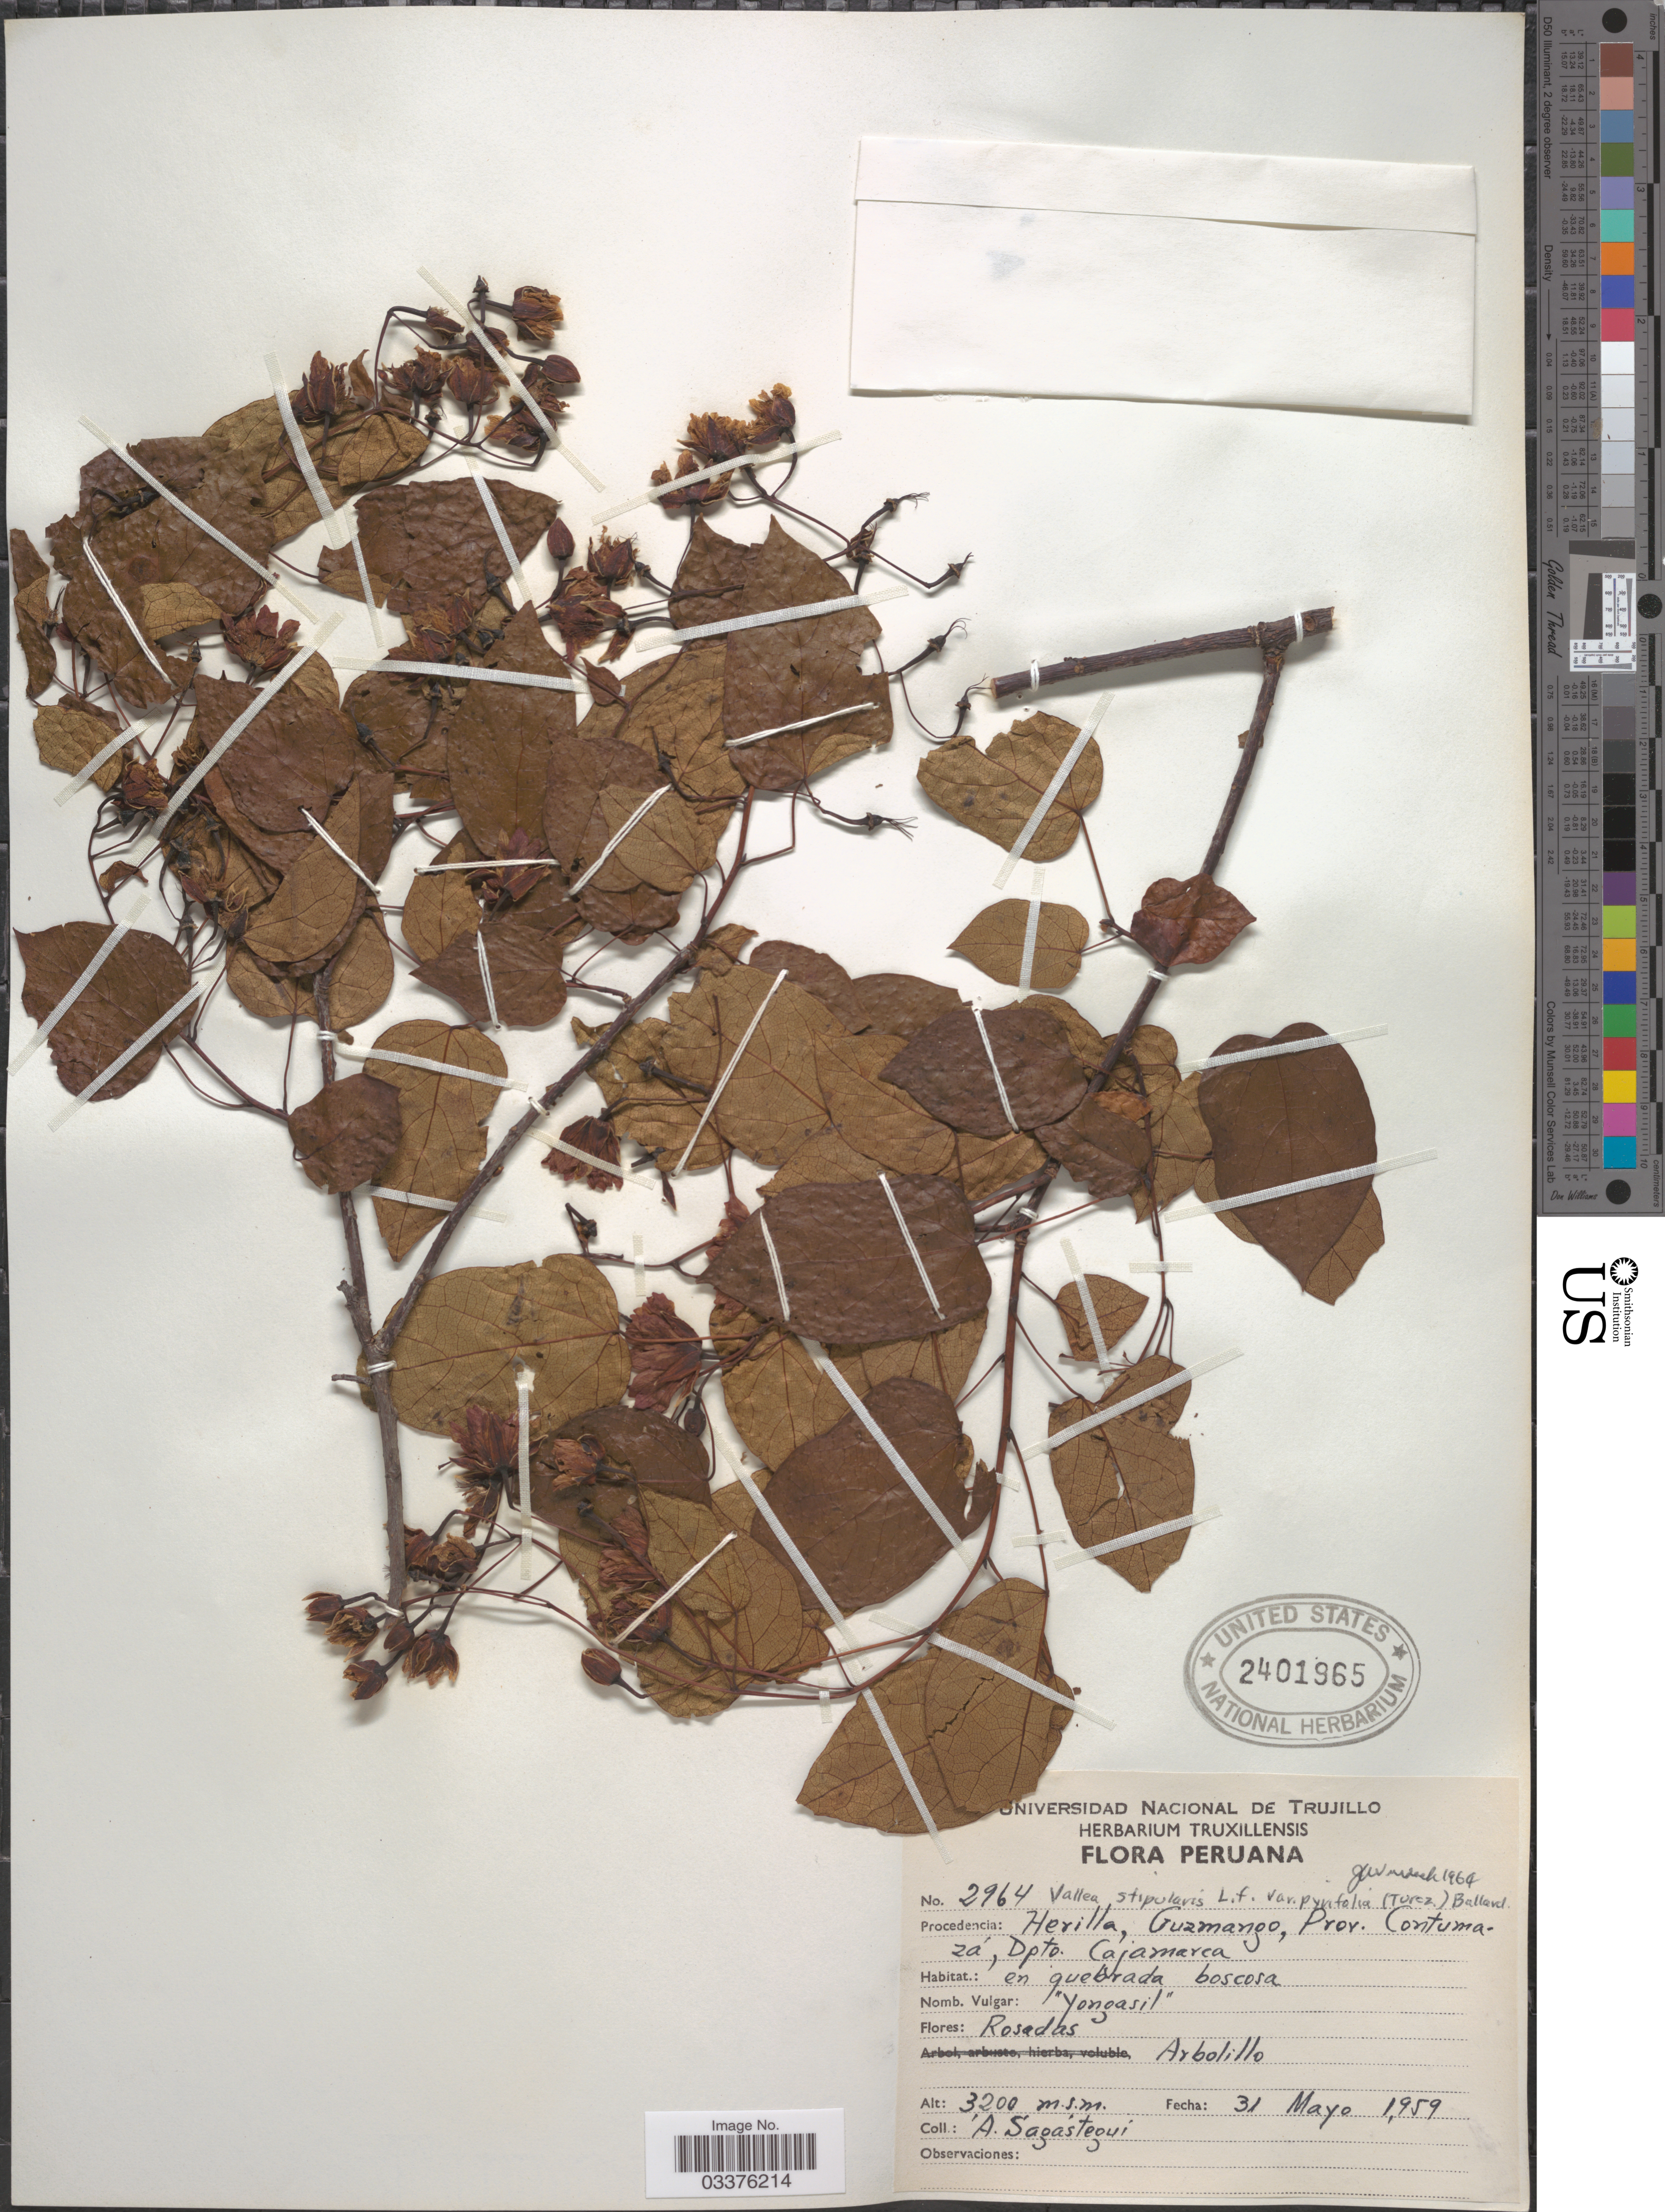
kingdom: Plantae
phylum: Tracheophyta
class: Magnoliopsida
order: Oxalidales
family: Elaeocarpaceae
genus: Vallea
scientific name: Vallea stipularis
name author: L. f.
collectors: A. Sagastegui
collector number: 2964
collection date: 1959-05-31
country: Peru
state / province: Cajamarca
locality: Procedencia: Herilla, Guzmango, Prov. Contumazá, Dpto. Cajamarca.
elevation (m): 3200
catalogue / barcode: US 2401965